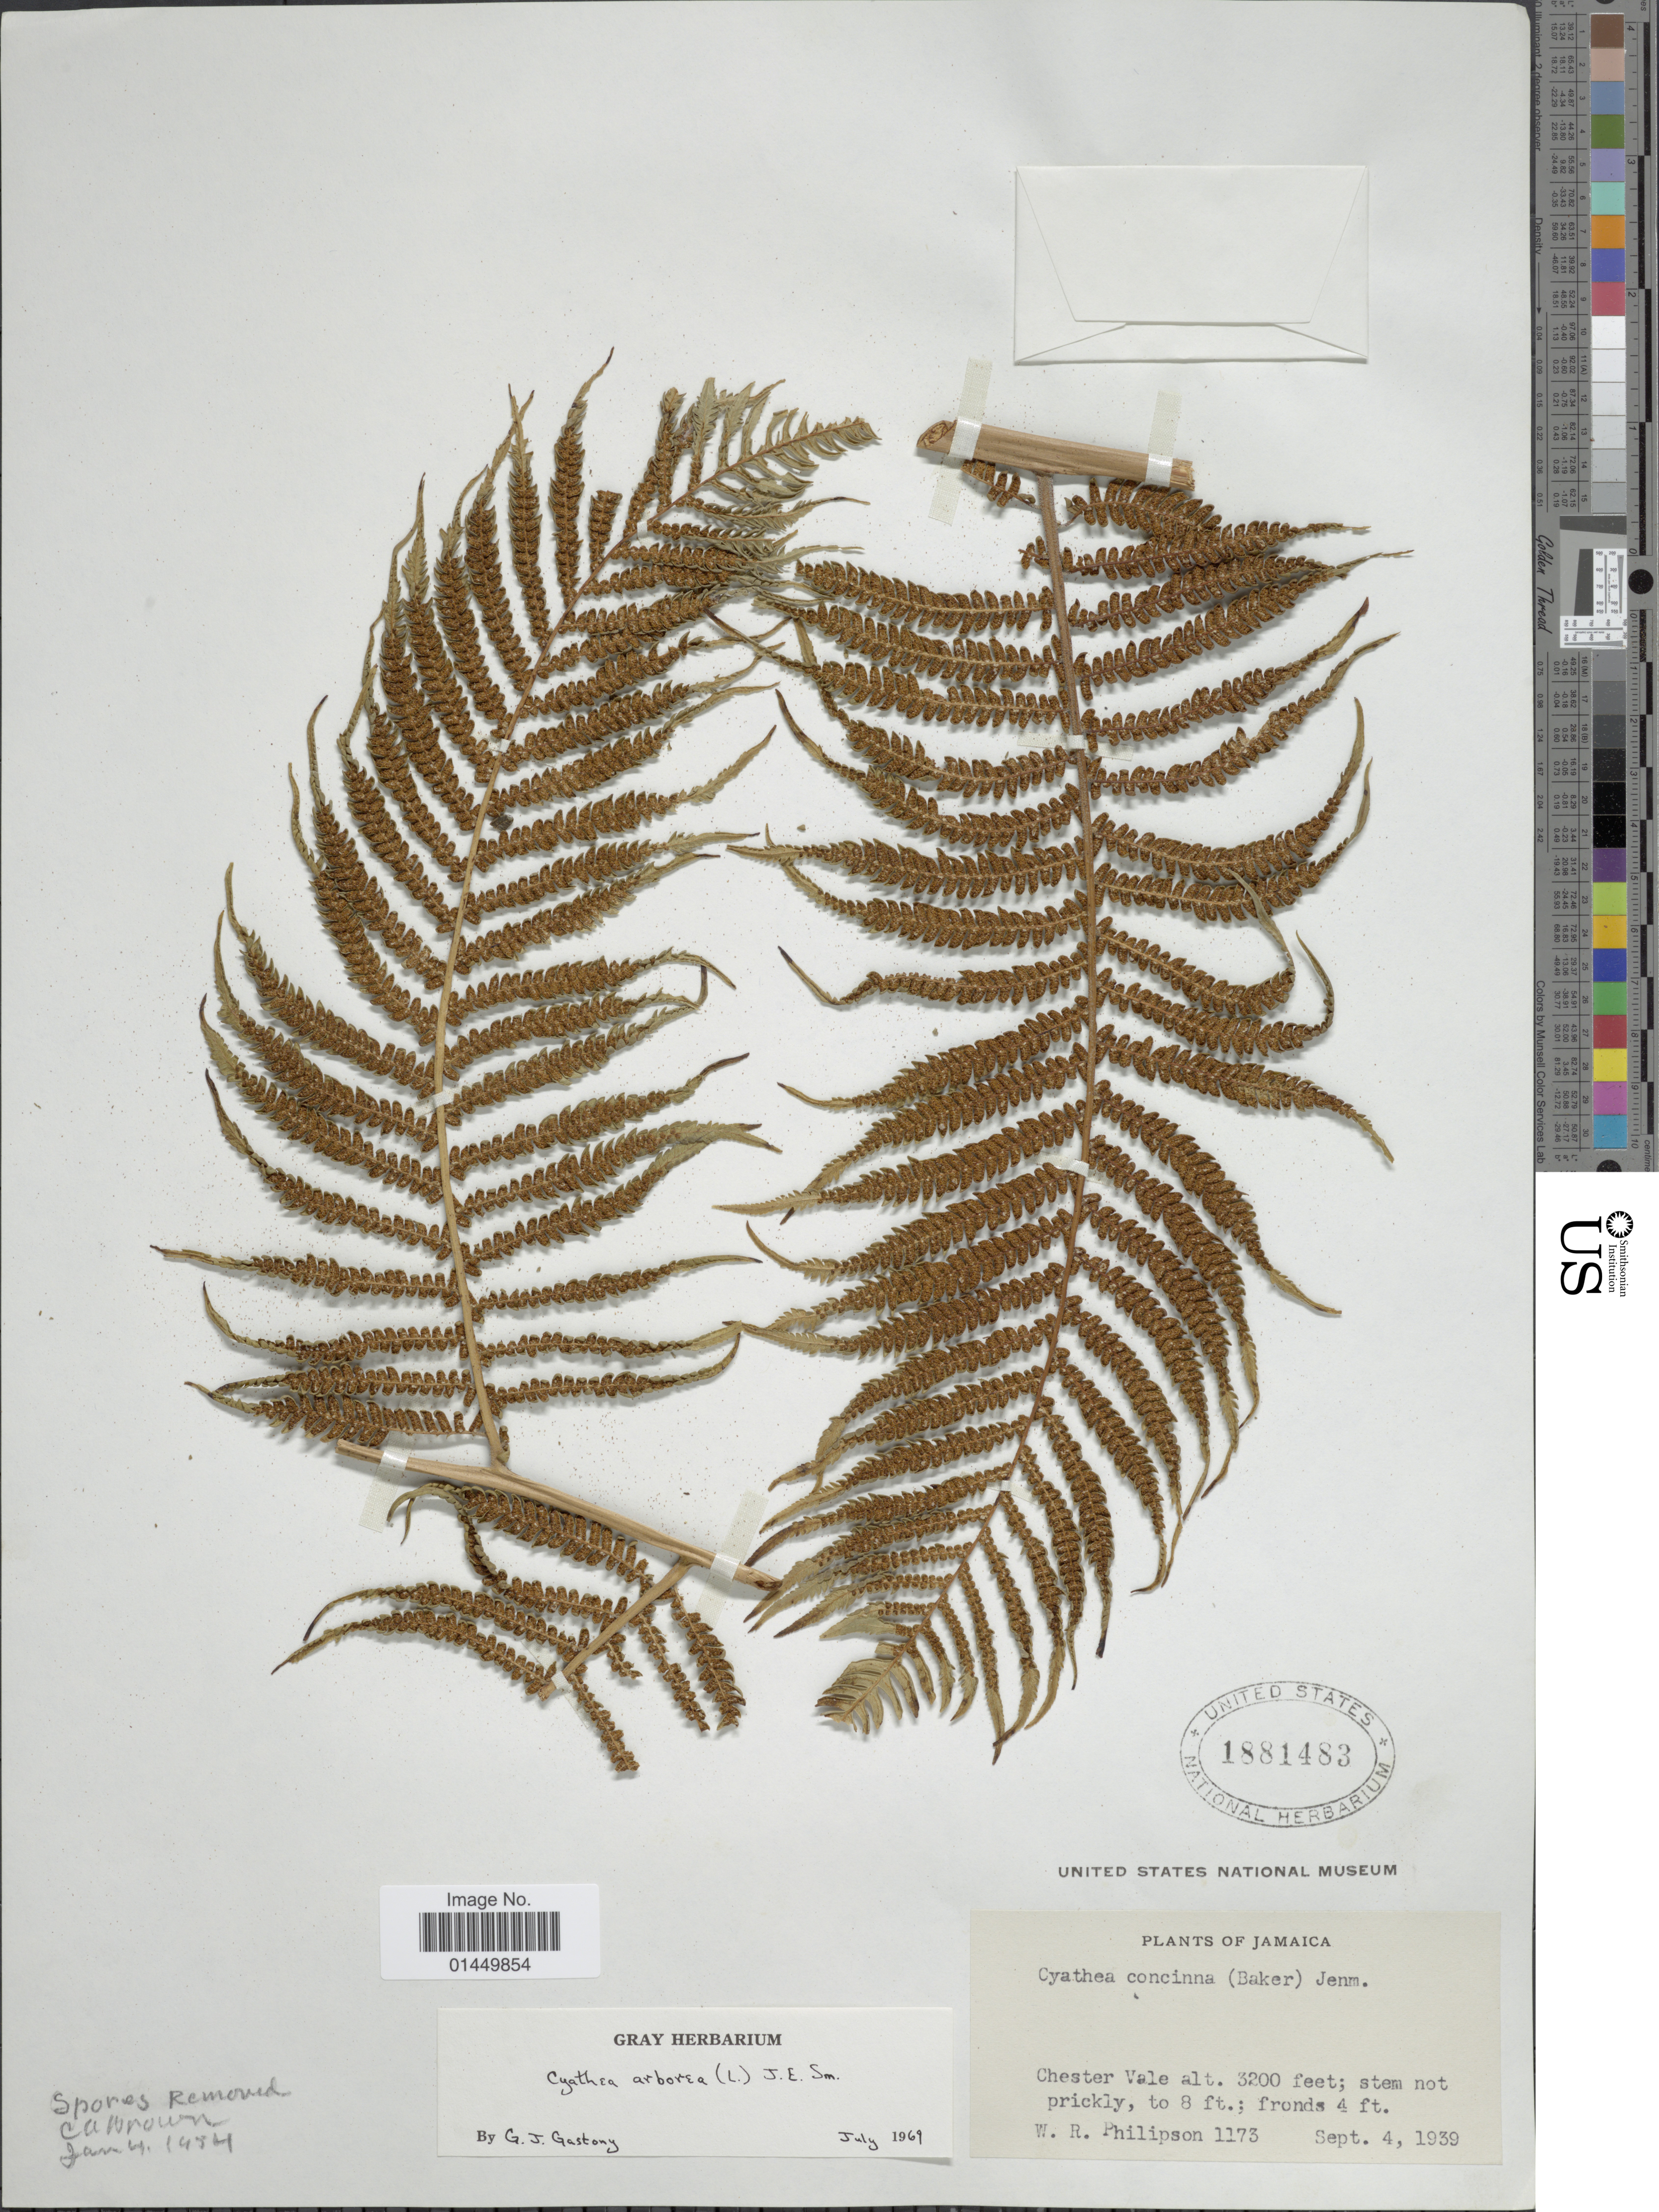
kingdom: Plantae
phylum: Tracheophyta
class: Polypodiopsida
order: Cyatheales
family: Cyatheaceae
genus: Cyathea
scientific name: Cyathea arborea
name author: (L.) Sm.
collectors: W. R. Philipson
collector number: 1173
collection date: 1939-09-04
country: Jamaica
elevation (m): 975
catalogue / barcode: US 1881483